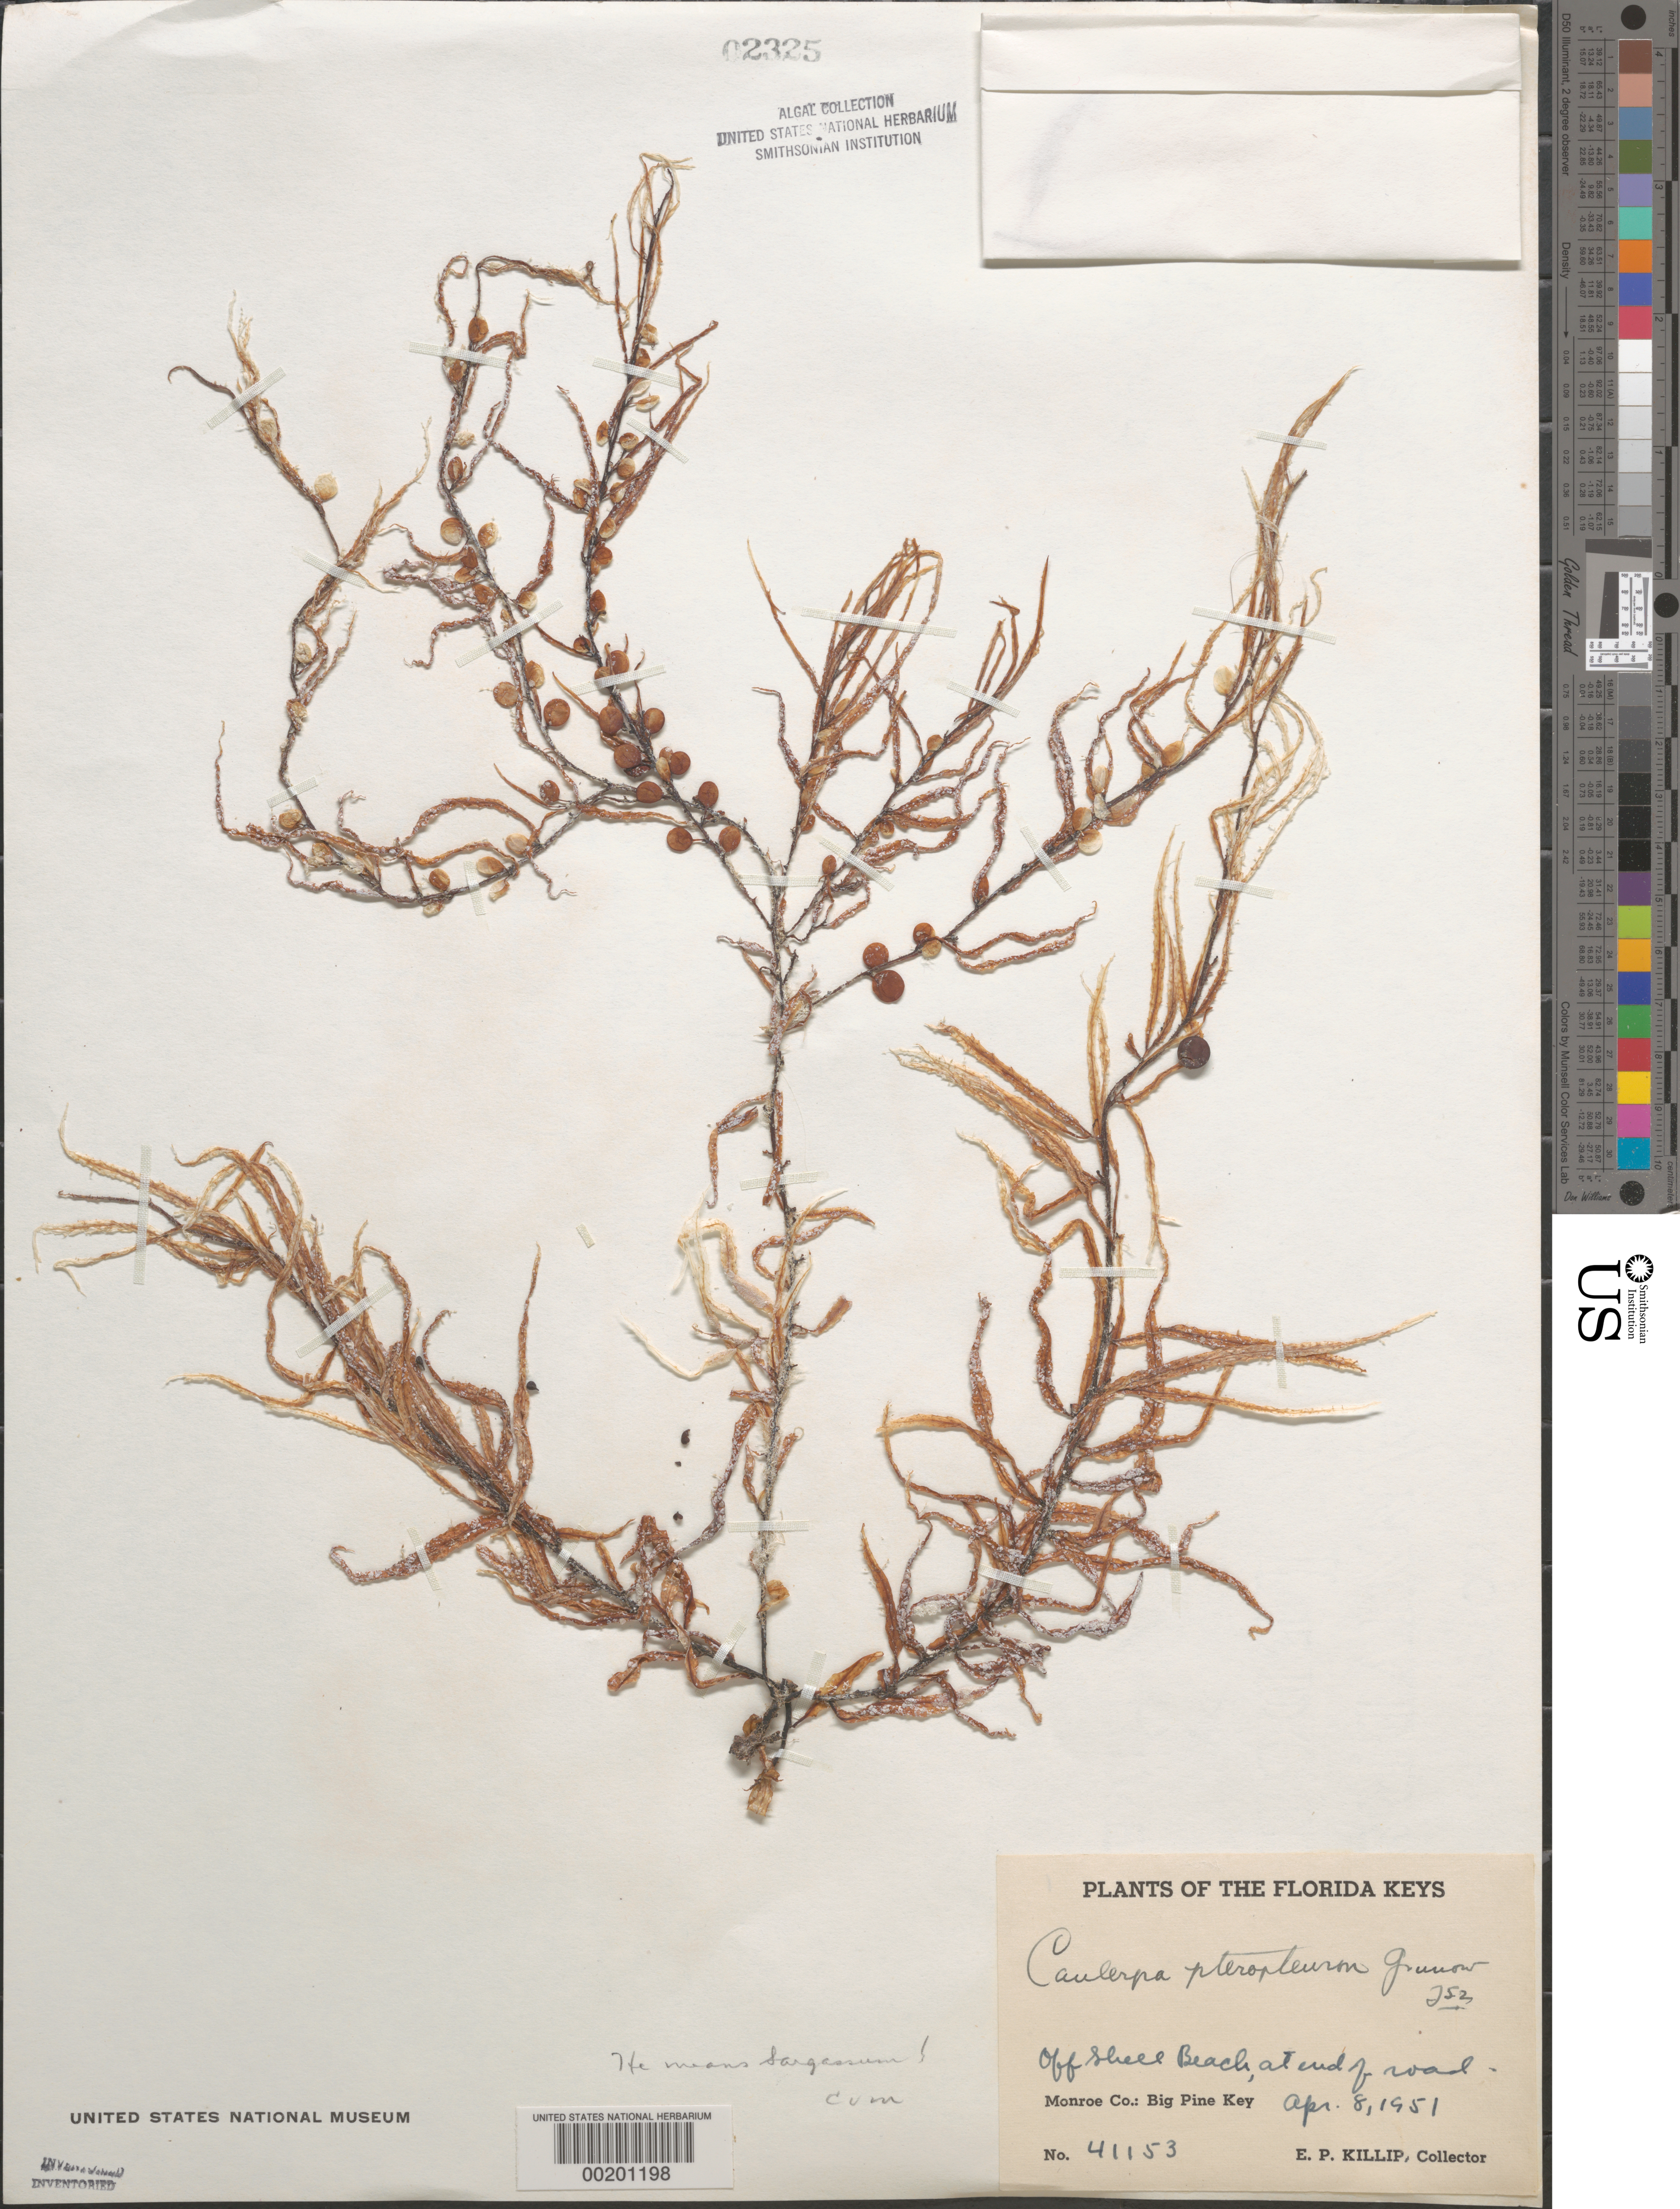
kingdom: Chromista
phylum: Ochrophyta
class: Phaeophyceae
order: Fucales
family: Sargassaceae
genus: Sargassum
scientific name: Sargassum pteropleuron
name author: Grunow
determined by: Taylor, William R.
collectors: E. P. Killip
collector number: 41153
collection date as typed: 08 Apr 1951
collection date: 1951-04-08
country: United States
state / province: Florida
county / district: Monroe County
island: Big Pine Key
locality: Off Shell Beach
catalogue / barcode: US 2325